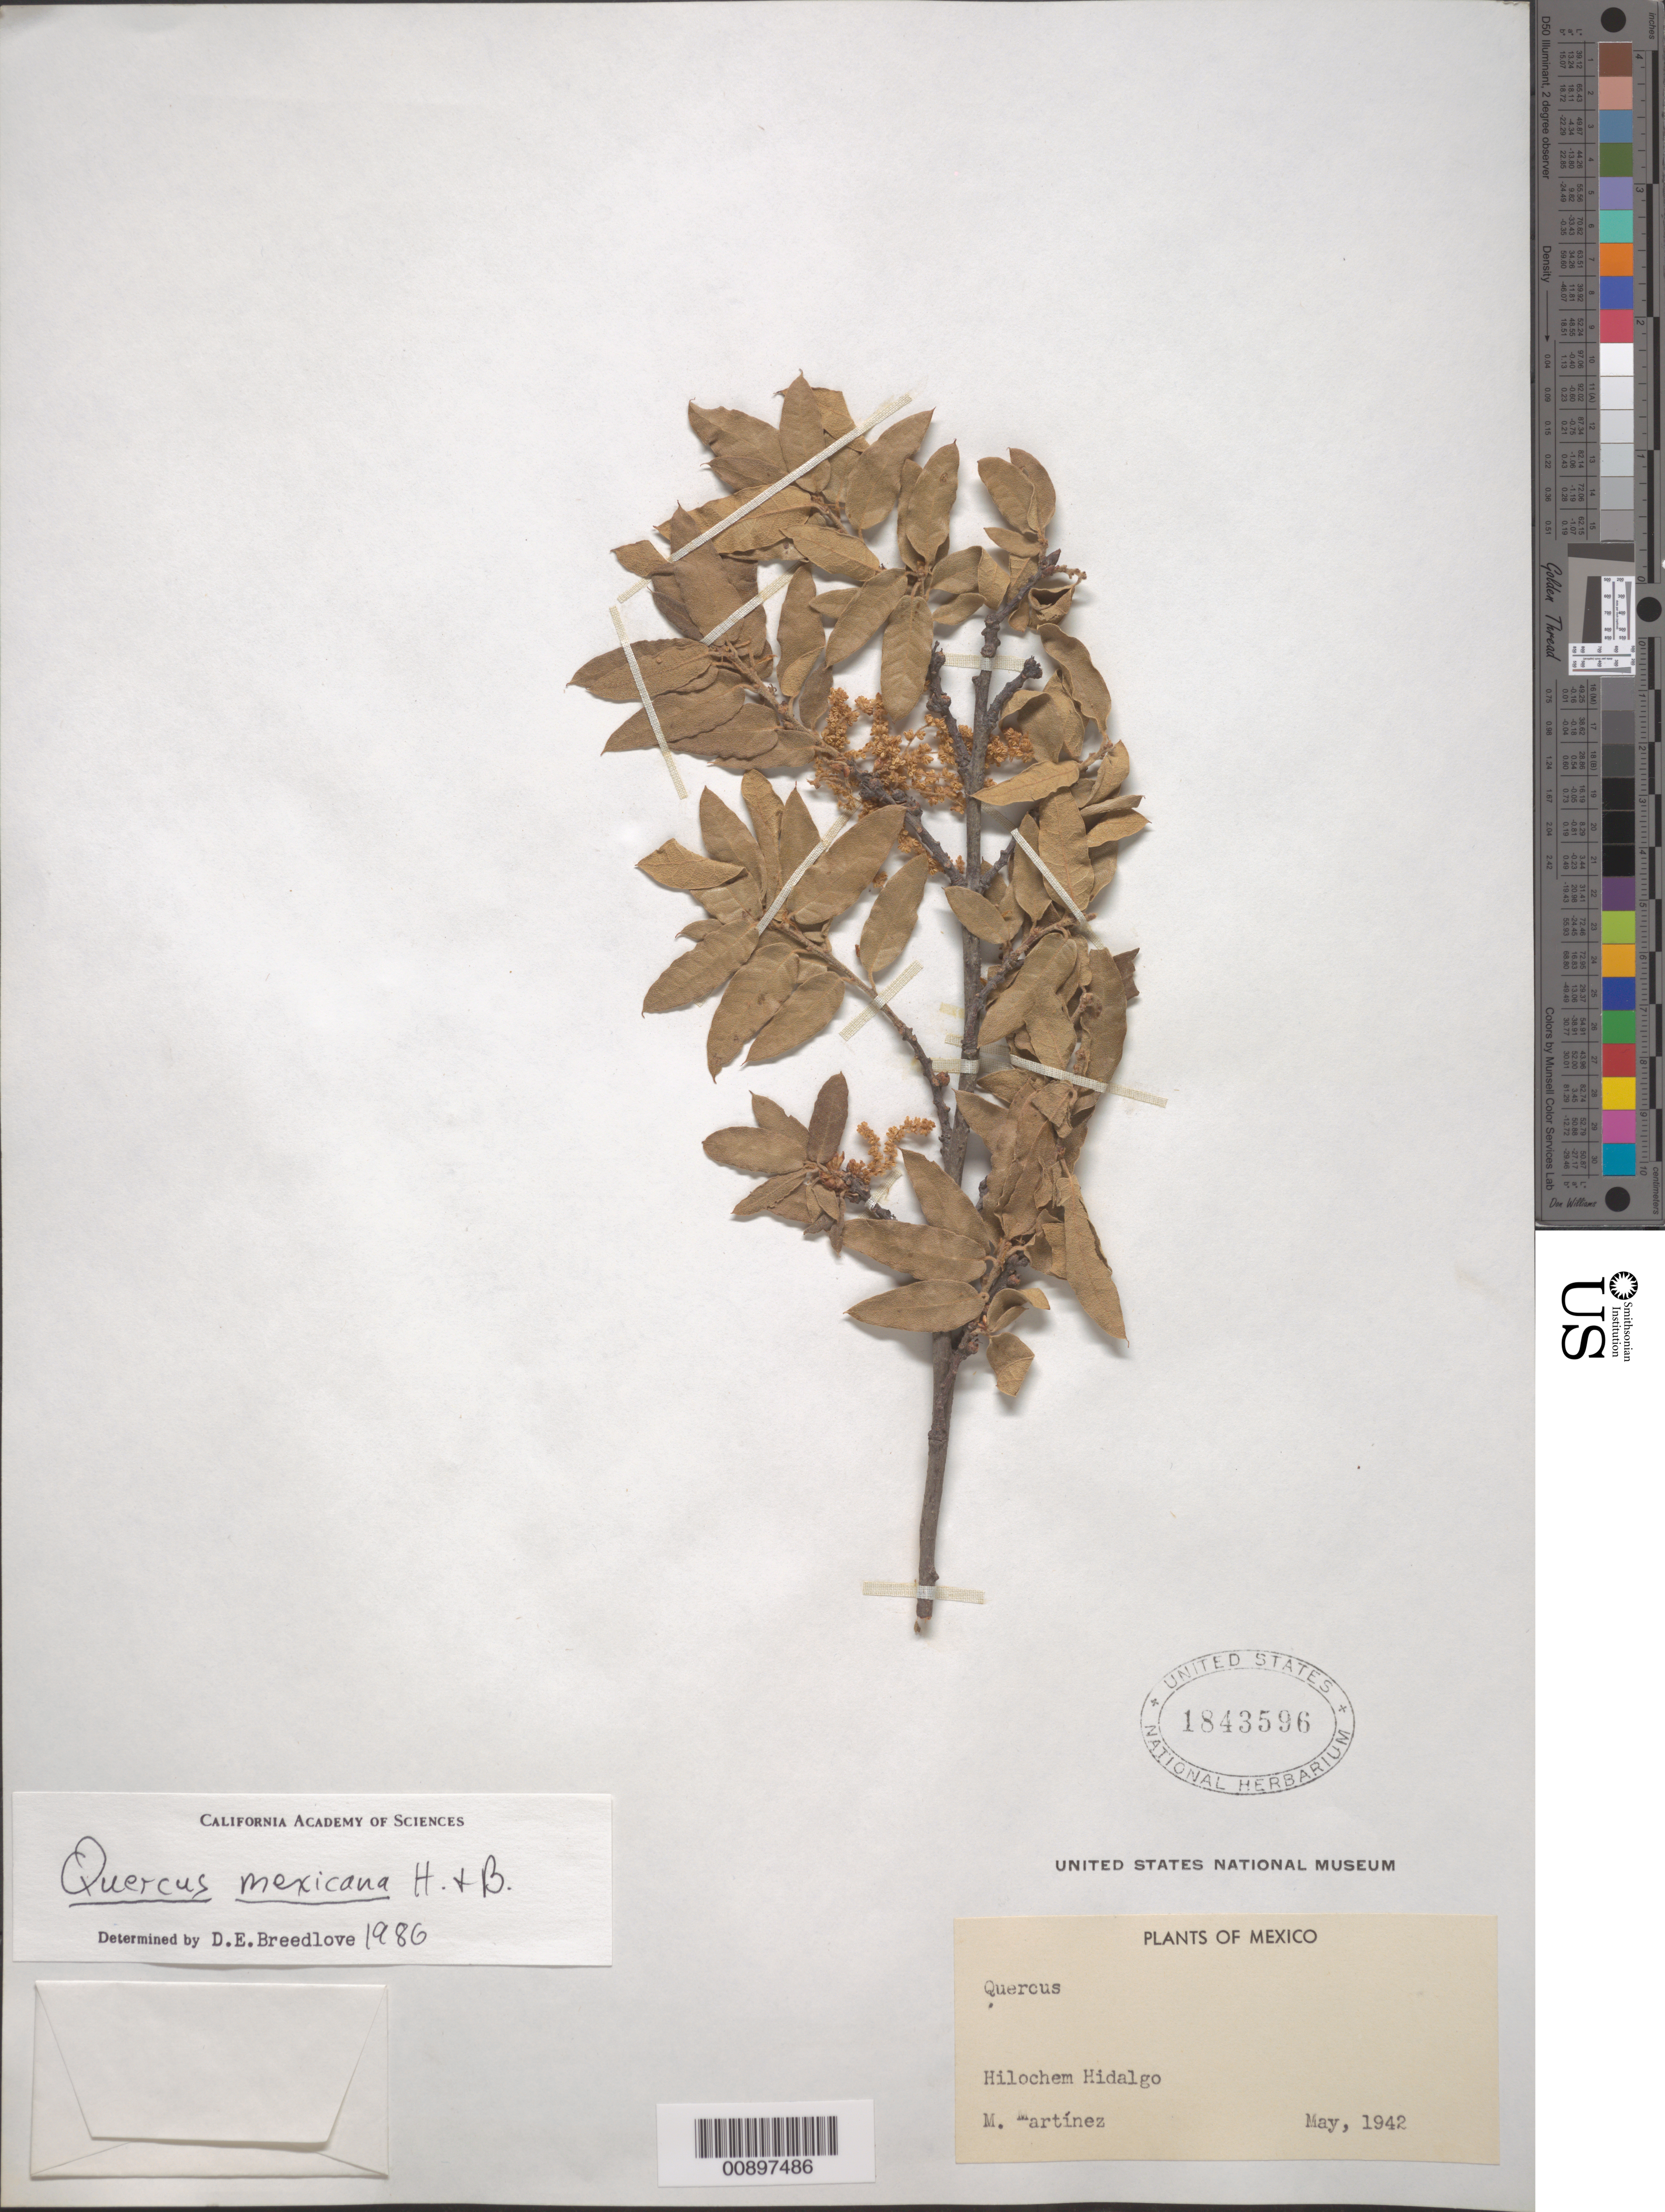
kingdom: Plantae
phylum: Tracheophyta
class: Magnoliopsida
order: Fagales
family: Fagaceae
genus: Quercus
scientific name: Quercus mexicana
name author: Humb. & Bonpl.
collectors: M. Martinez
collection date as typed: May 1942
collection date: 1942-05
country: Mexico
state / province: Hidalgo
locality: Hilochem, Hidalgo.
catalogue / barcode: US 1843596